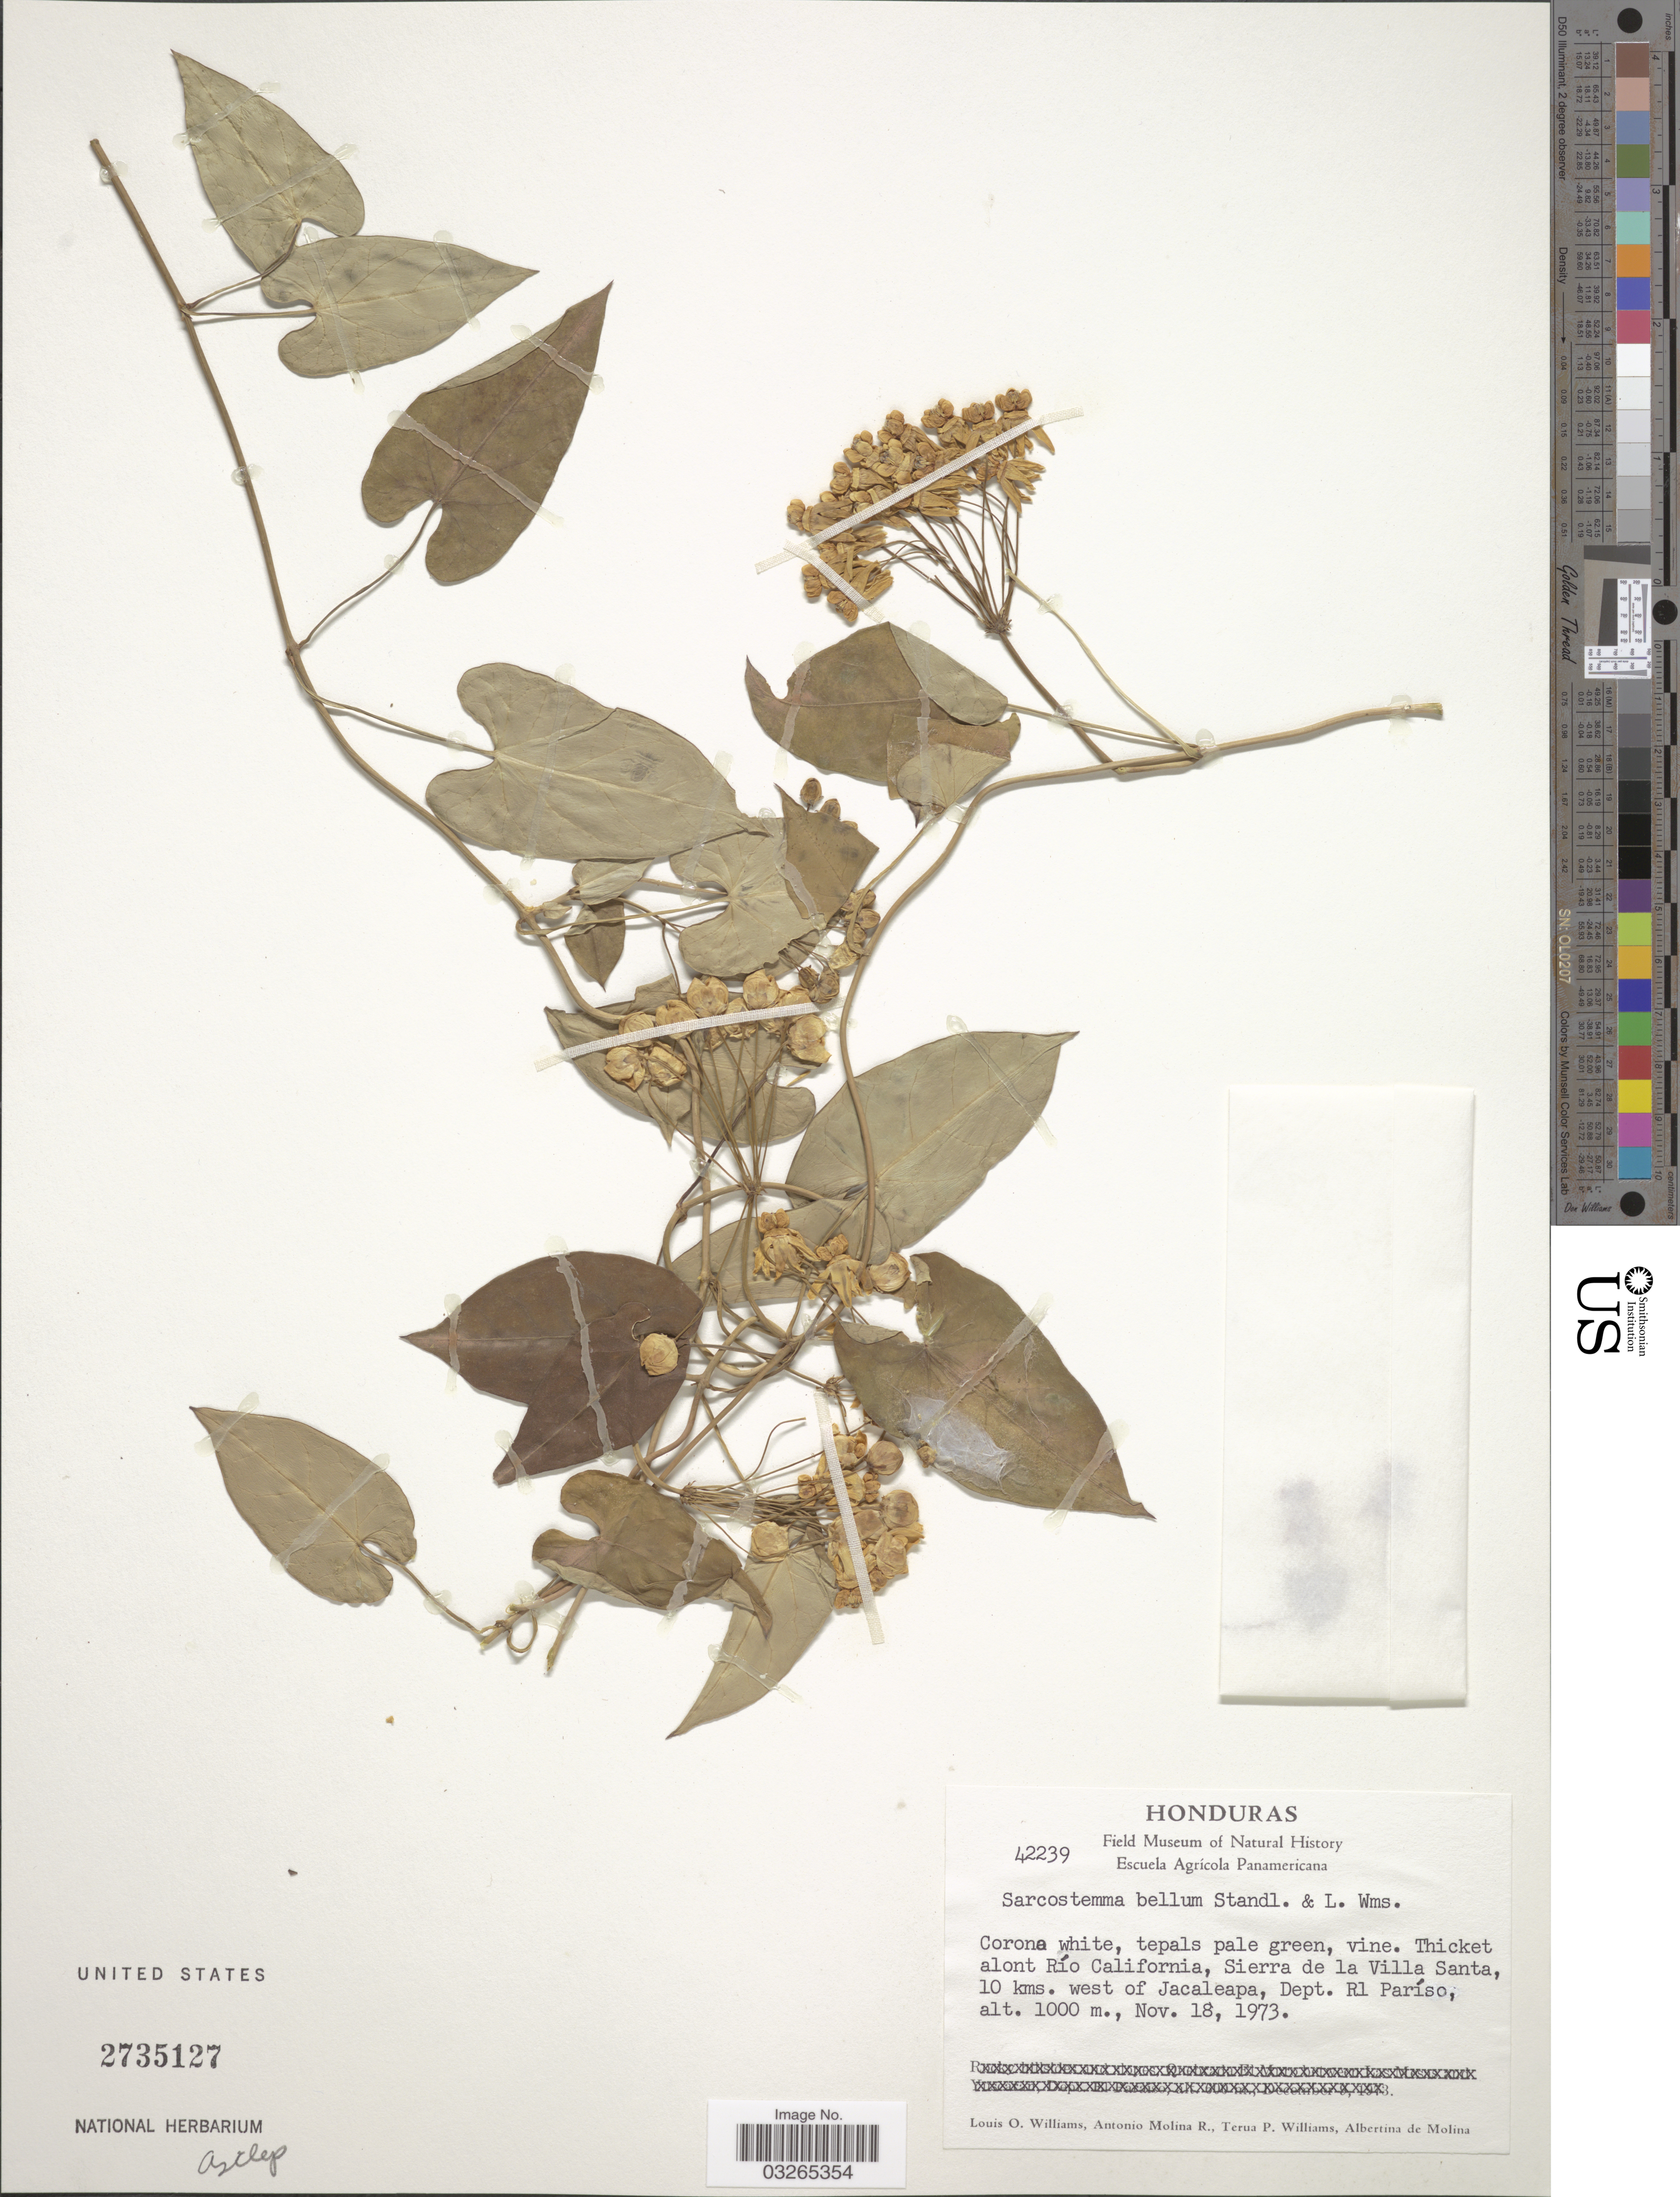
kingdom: Plantae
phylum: Tracheophyta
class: Magnoliopsida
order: Gentianales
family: Apocynaceae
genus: Sarcostemma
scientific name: Sarcostemma bellum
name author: Standl. & L.O. Williams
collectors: L. O. Williams, A. Molina R., T. Williams & A. R. Molina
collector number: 42239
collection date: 1973-11-18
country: Honduras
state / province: El Paraíso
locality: Thicket alont Río California, Sierra de la Villa Santa, 10 kms. west of Jacaleapa, Dept. Rl Paríso.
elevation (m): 1000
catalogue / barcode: US 2735127